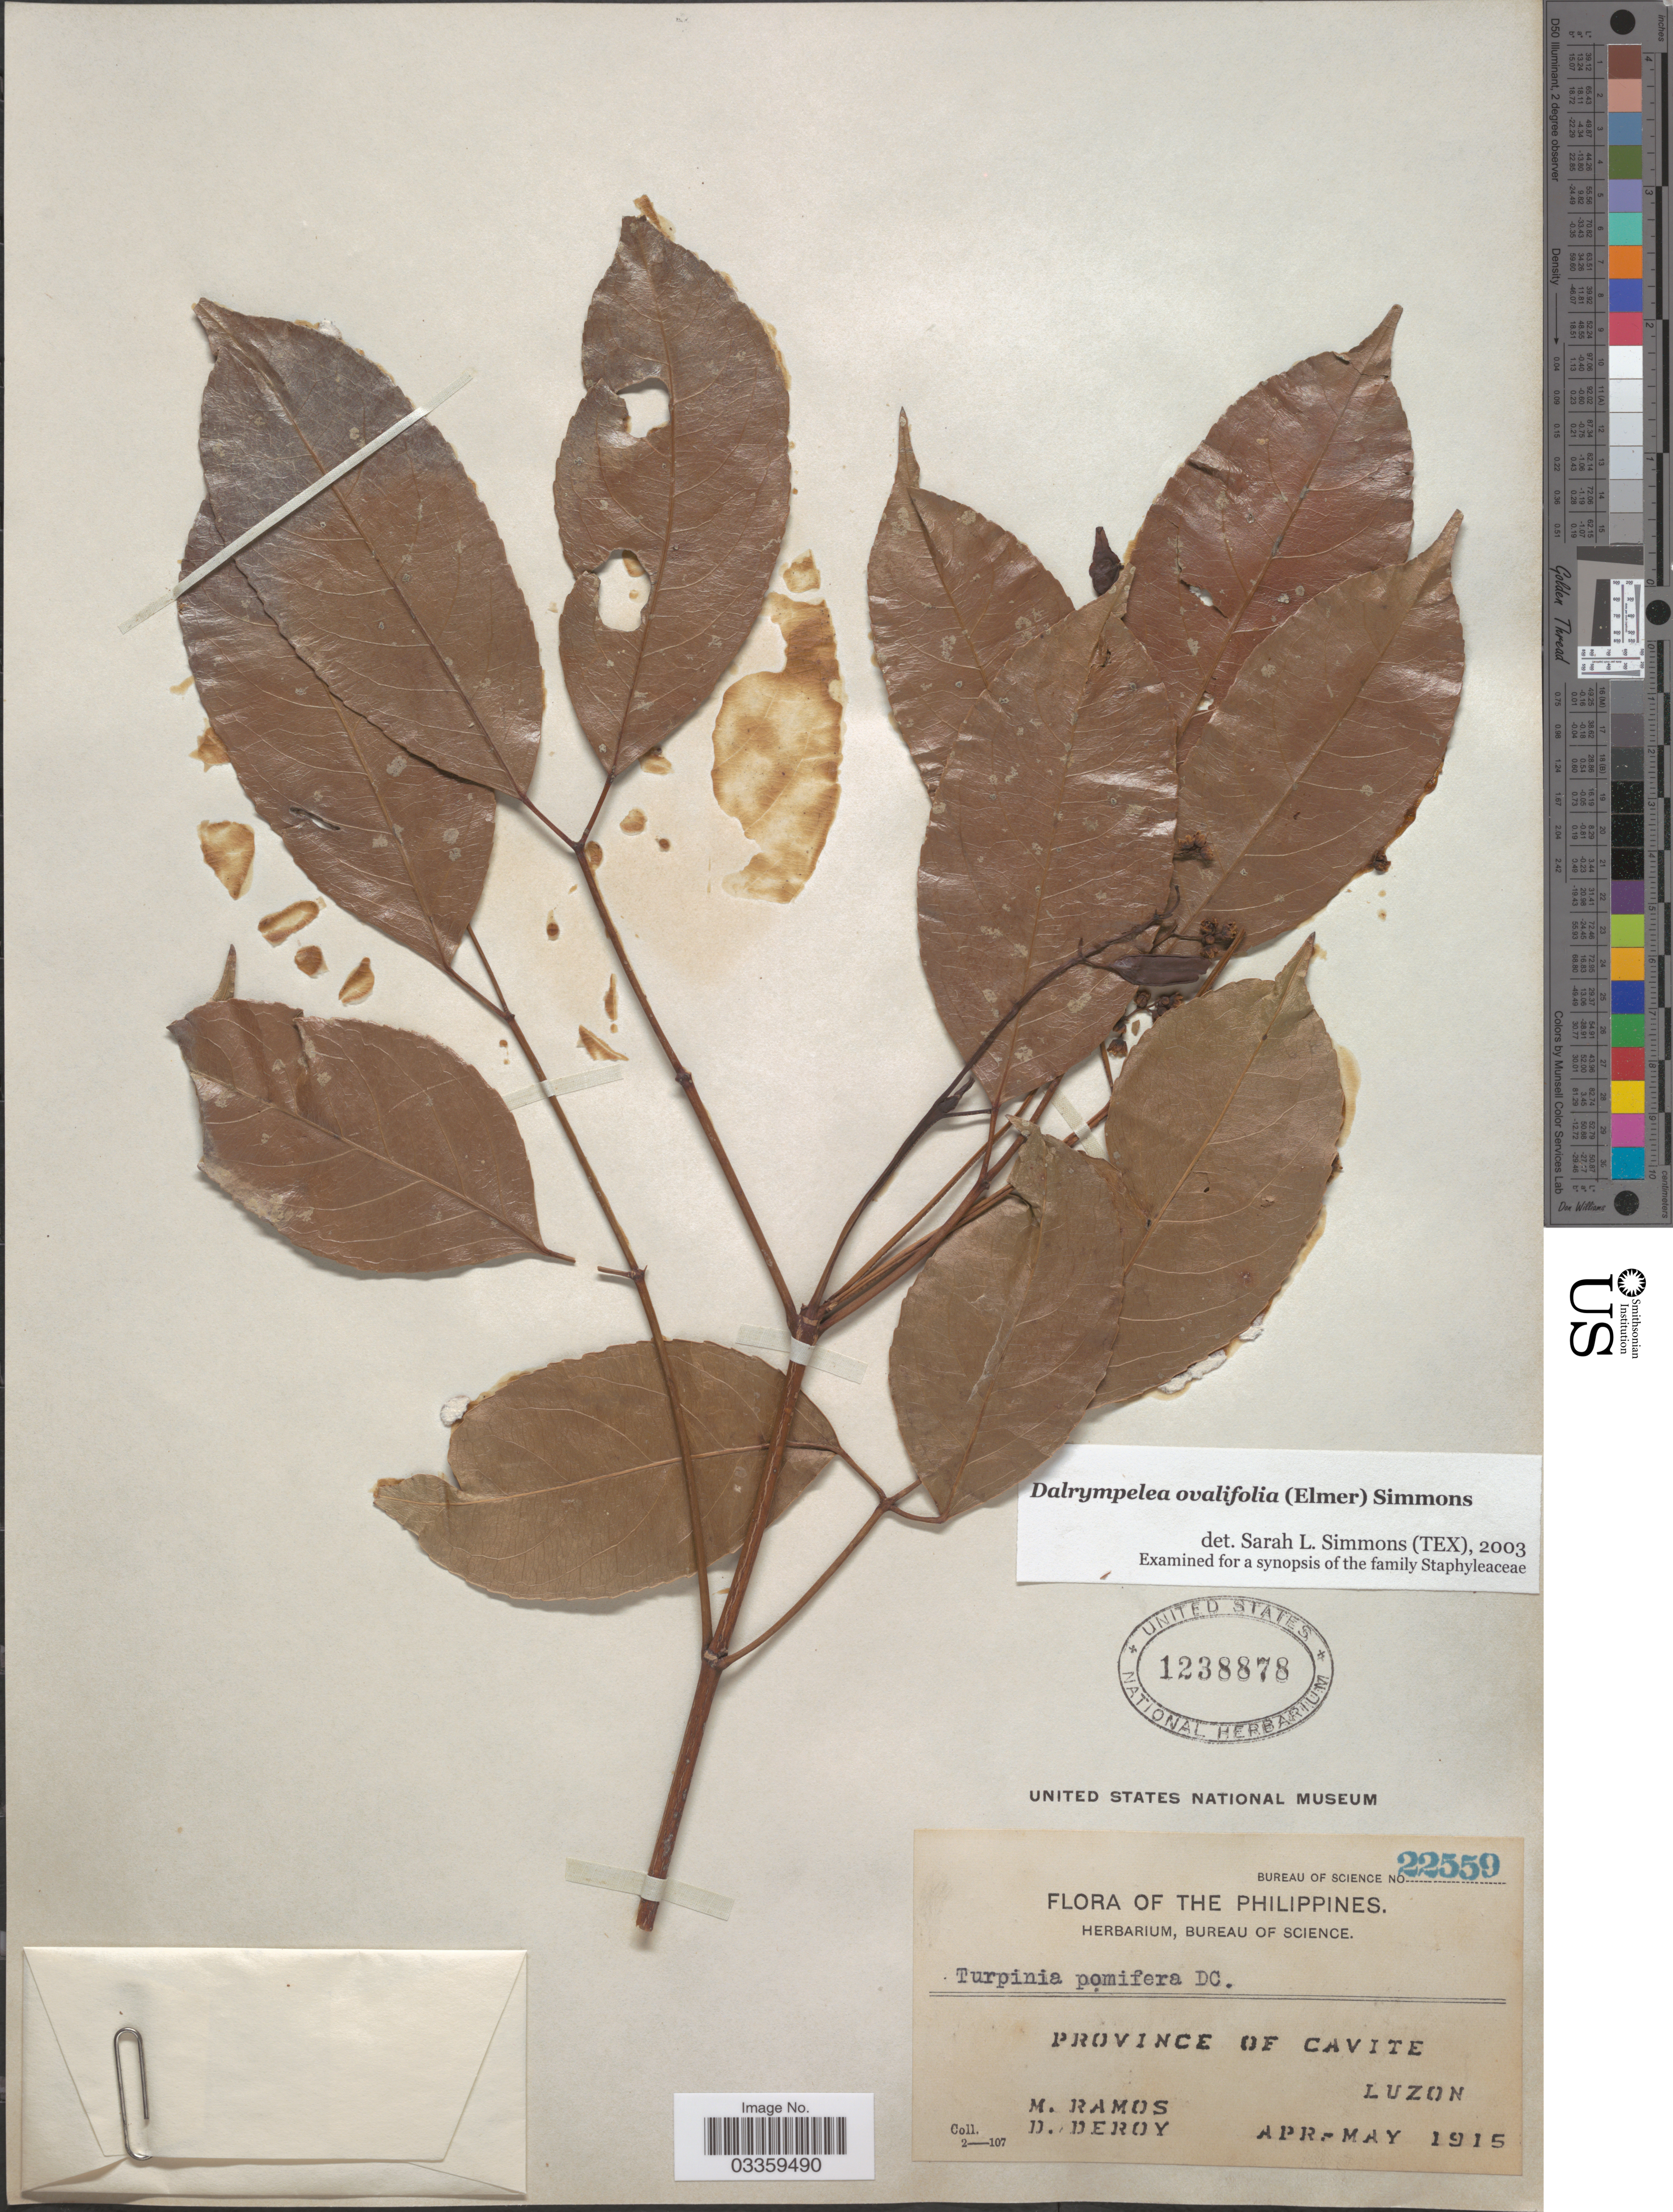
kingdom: Plantae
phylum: Tracheophyta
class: Magnoliopsida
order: Crossosomatales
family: Staphyleaceae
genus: Turpinia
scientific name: Turpinia ovalifolia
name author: Elmer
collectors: M. Ramos & D. Deroy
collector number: Bureau of Science 22559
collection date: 1915-04/1915-05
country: Philippines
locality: Province of Cavite. Luzon.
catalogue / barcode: US 1238878